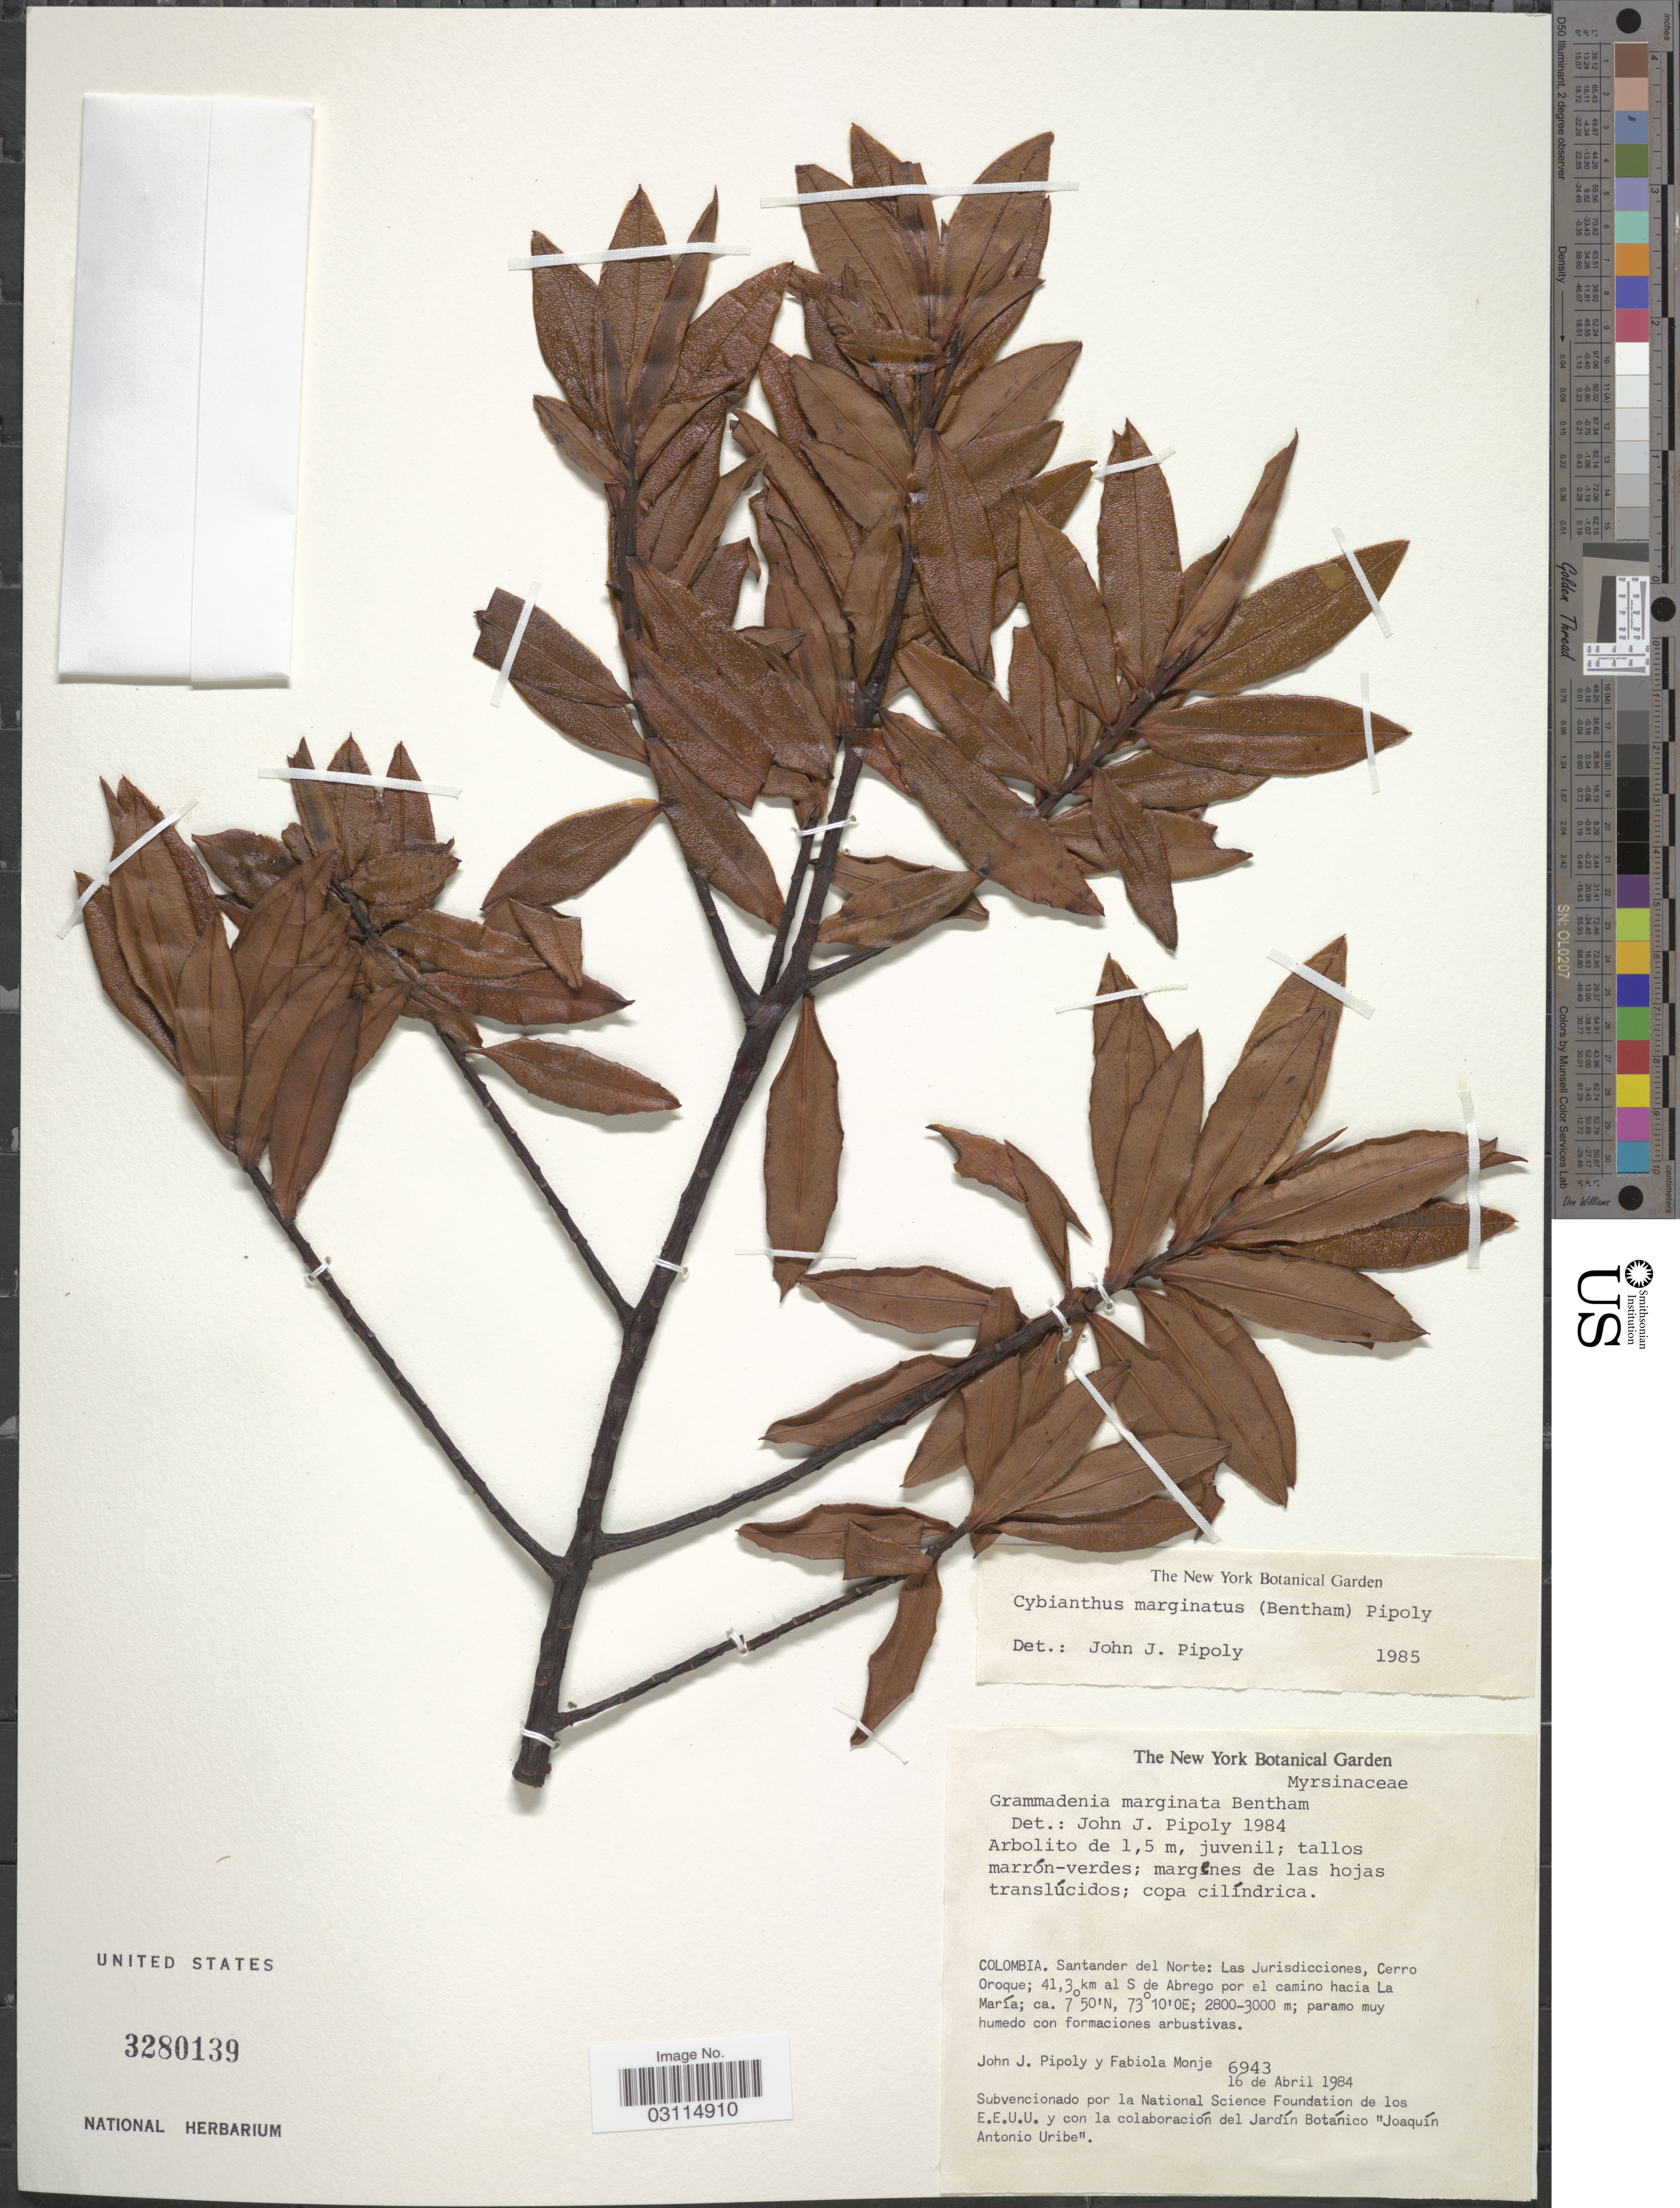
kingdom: Plantae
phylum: Tracheophyta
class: Magnoliopsida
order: Ericales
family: Primulaceae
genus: Cybianthus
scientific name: Cybianthus marginatus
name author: (Benth.) Pipoly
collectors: J. J. Pipoly & F. Monje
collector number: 6943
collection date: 1984-04-16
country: Colombia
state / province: Norte de Santander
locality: Santander del Norte: Las Jurisdicciones, Cerro Oroque; 41.3 km al S de Abrego por el camino hacia La María.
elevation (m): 2800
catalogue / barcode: US 3280139